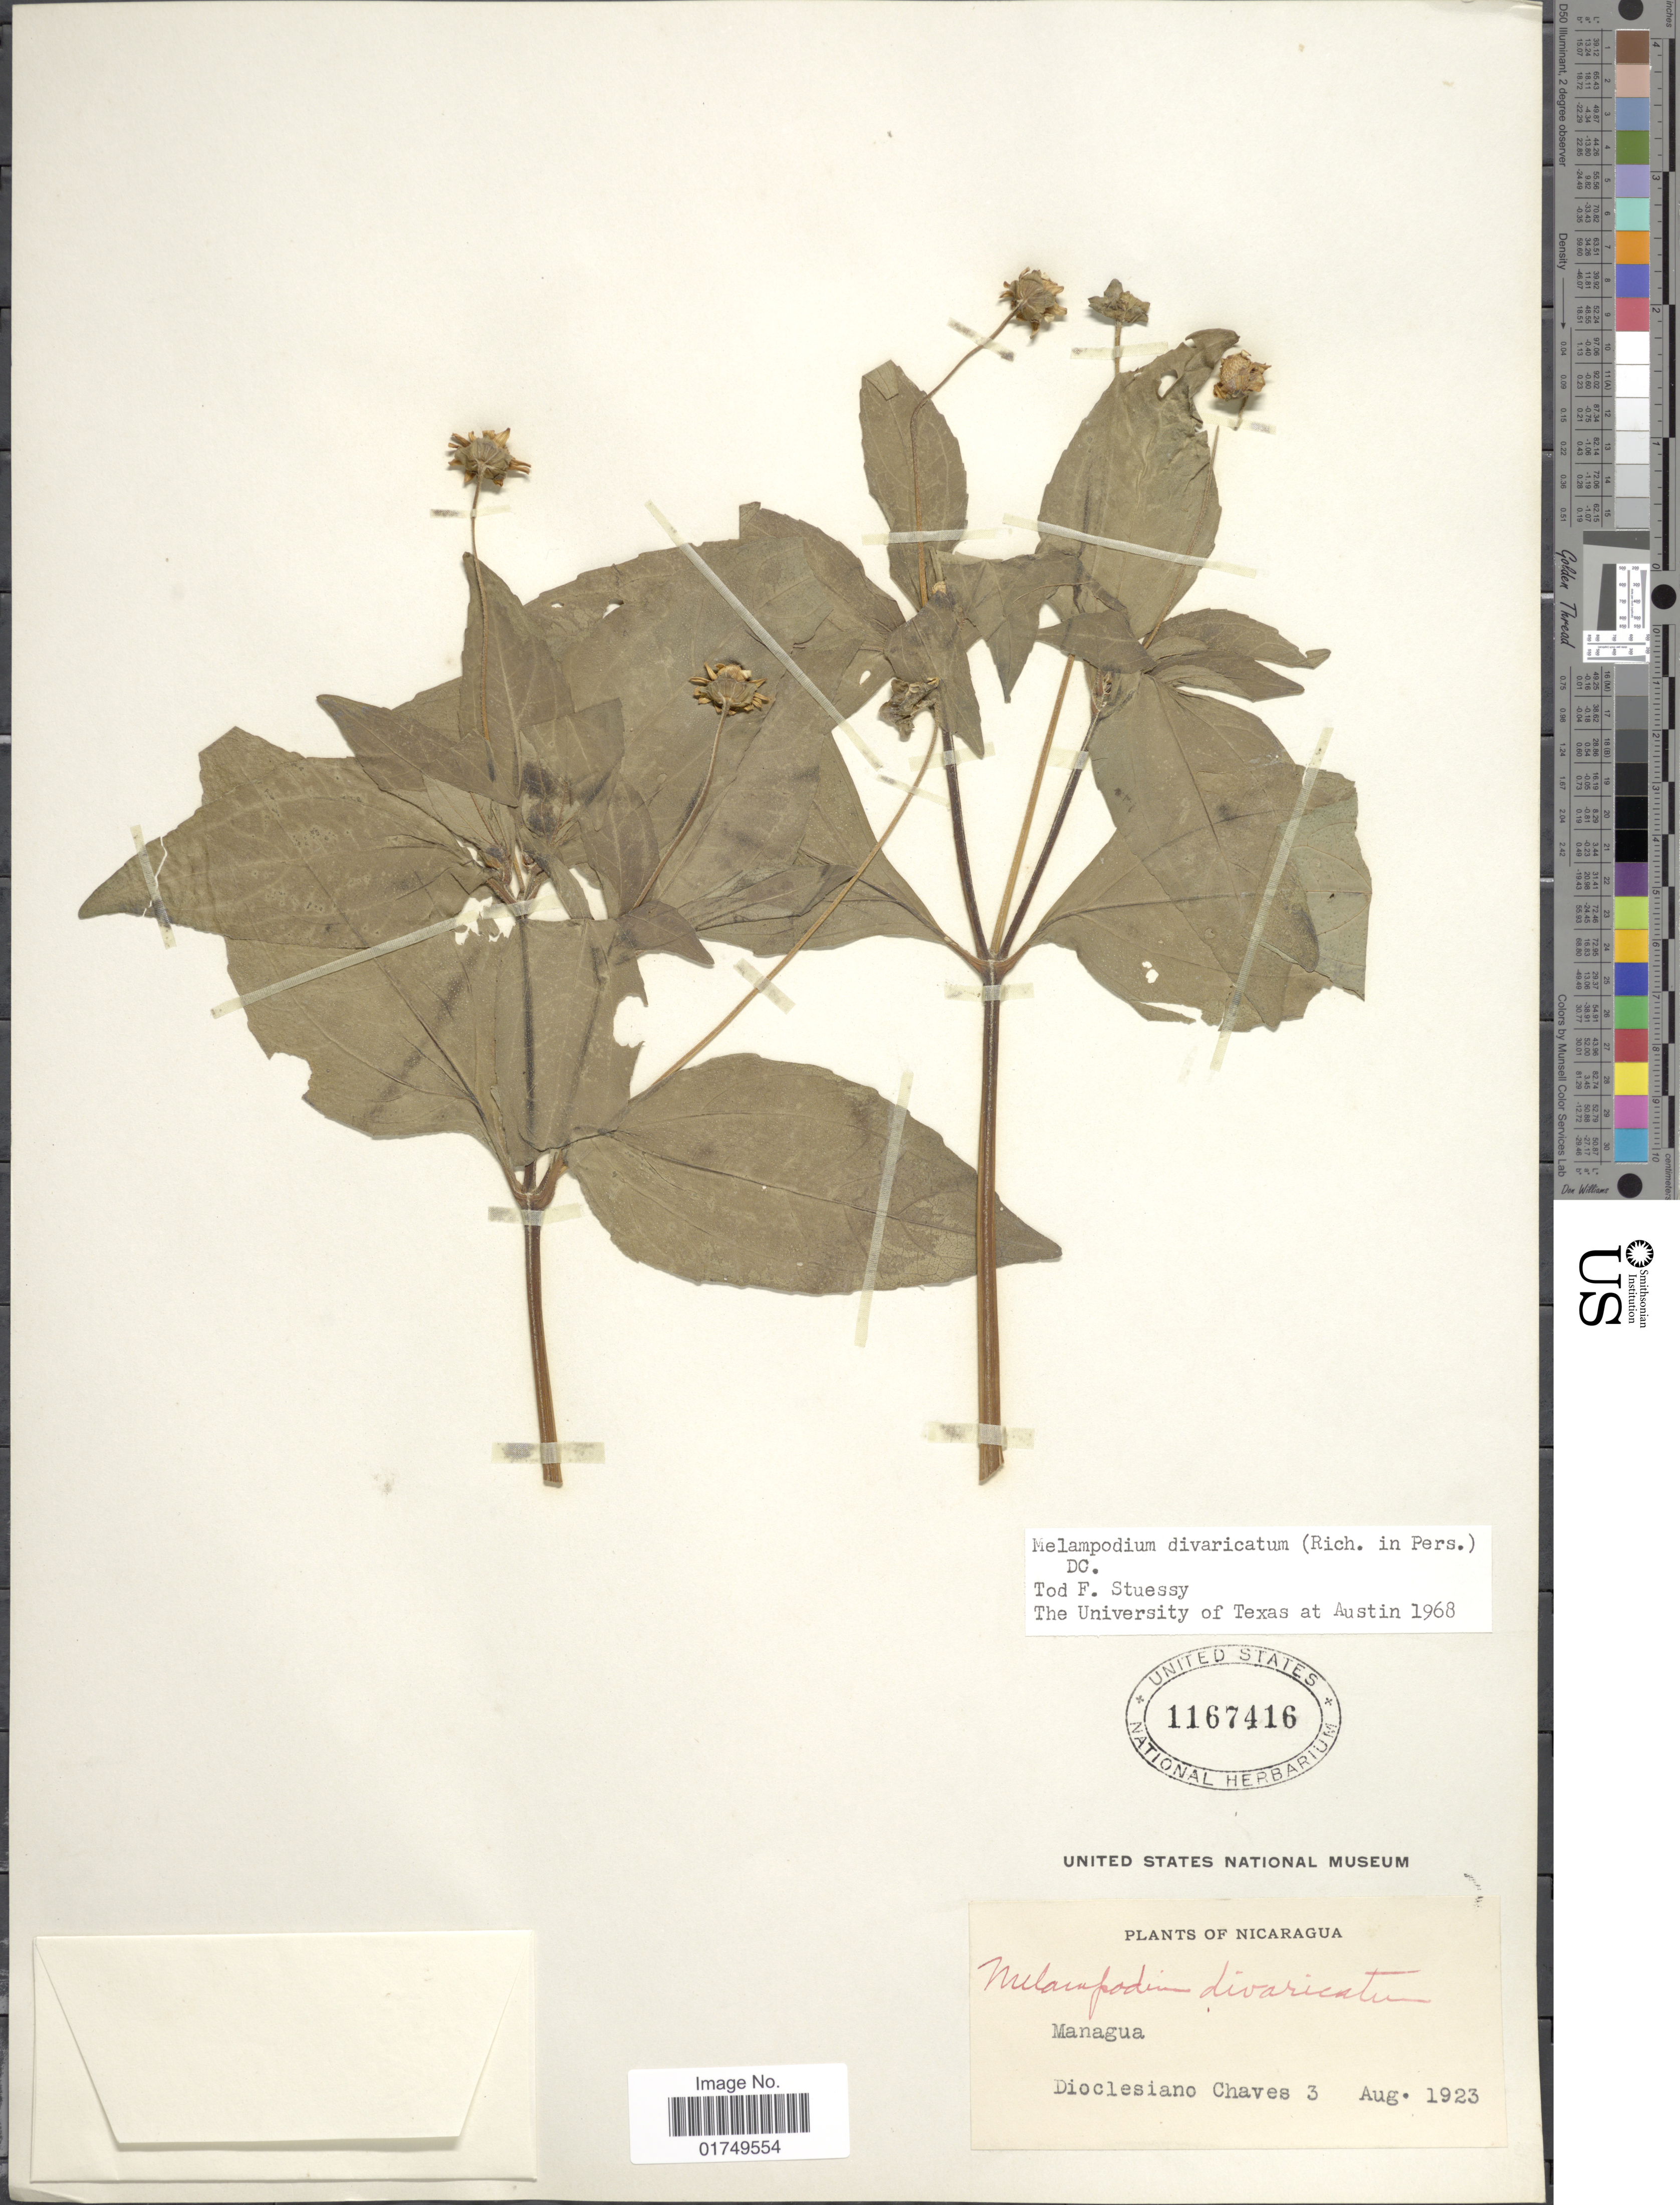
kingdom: Plantae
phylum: Tracheophyta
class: Magnoliopsida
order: Asterales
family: Asteraceae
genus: Melampodium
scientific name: Melampodium divaricatum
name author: (Rich.) DC.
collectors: D. Chaves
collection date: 1923-08-03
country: Nicaragua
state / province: Managua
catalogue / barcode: US 1167416